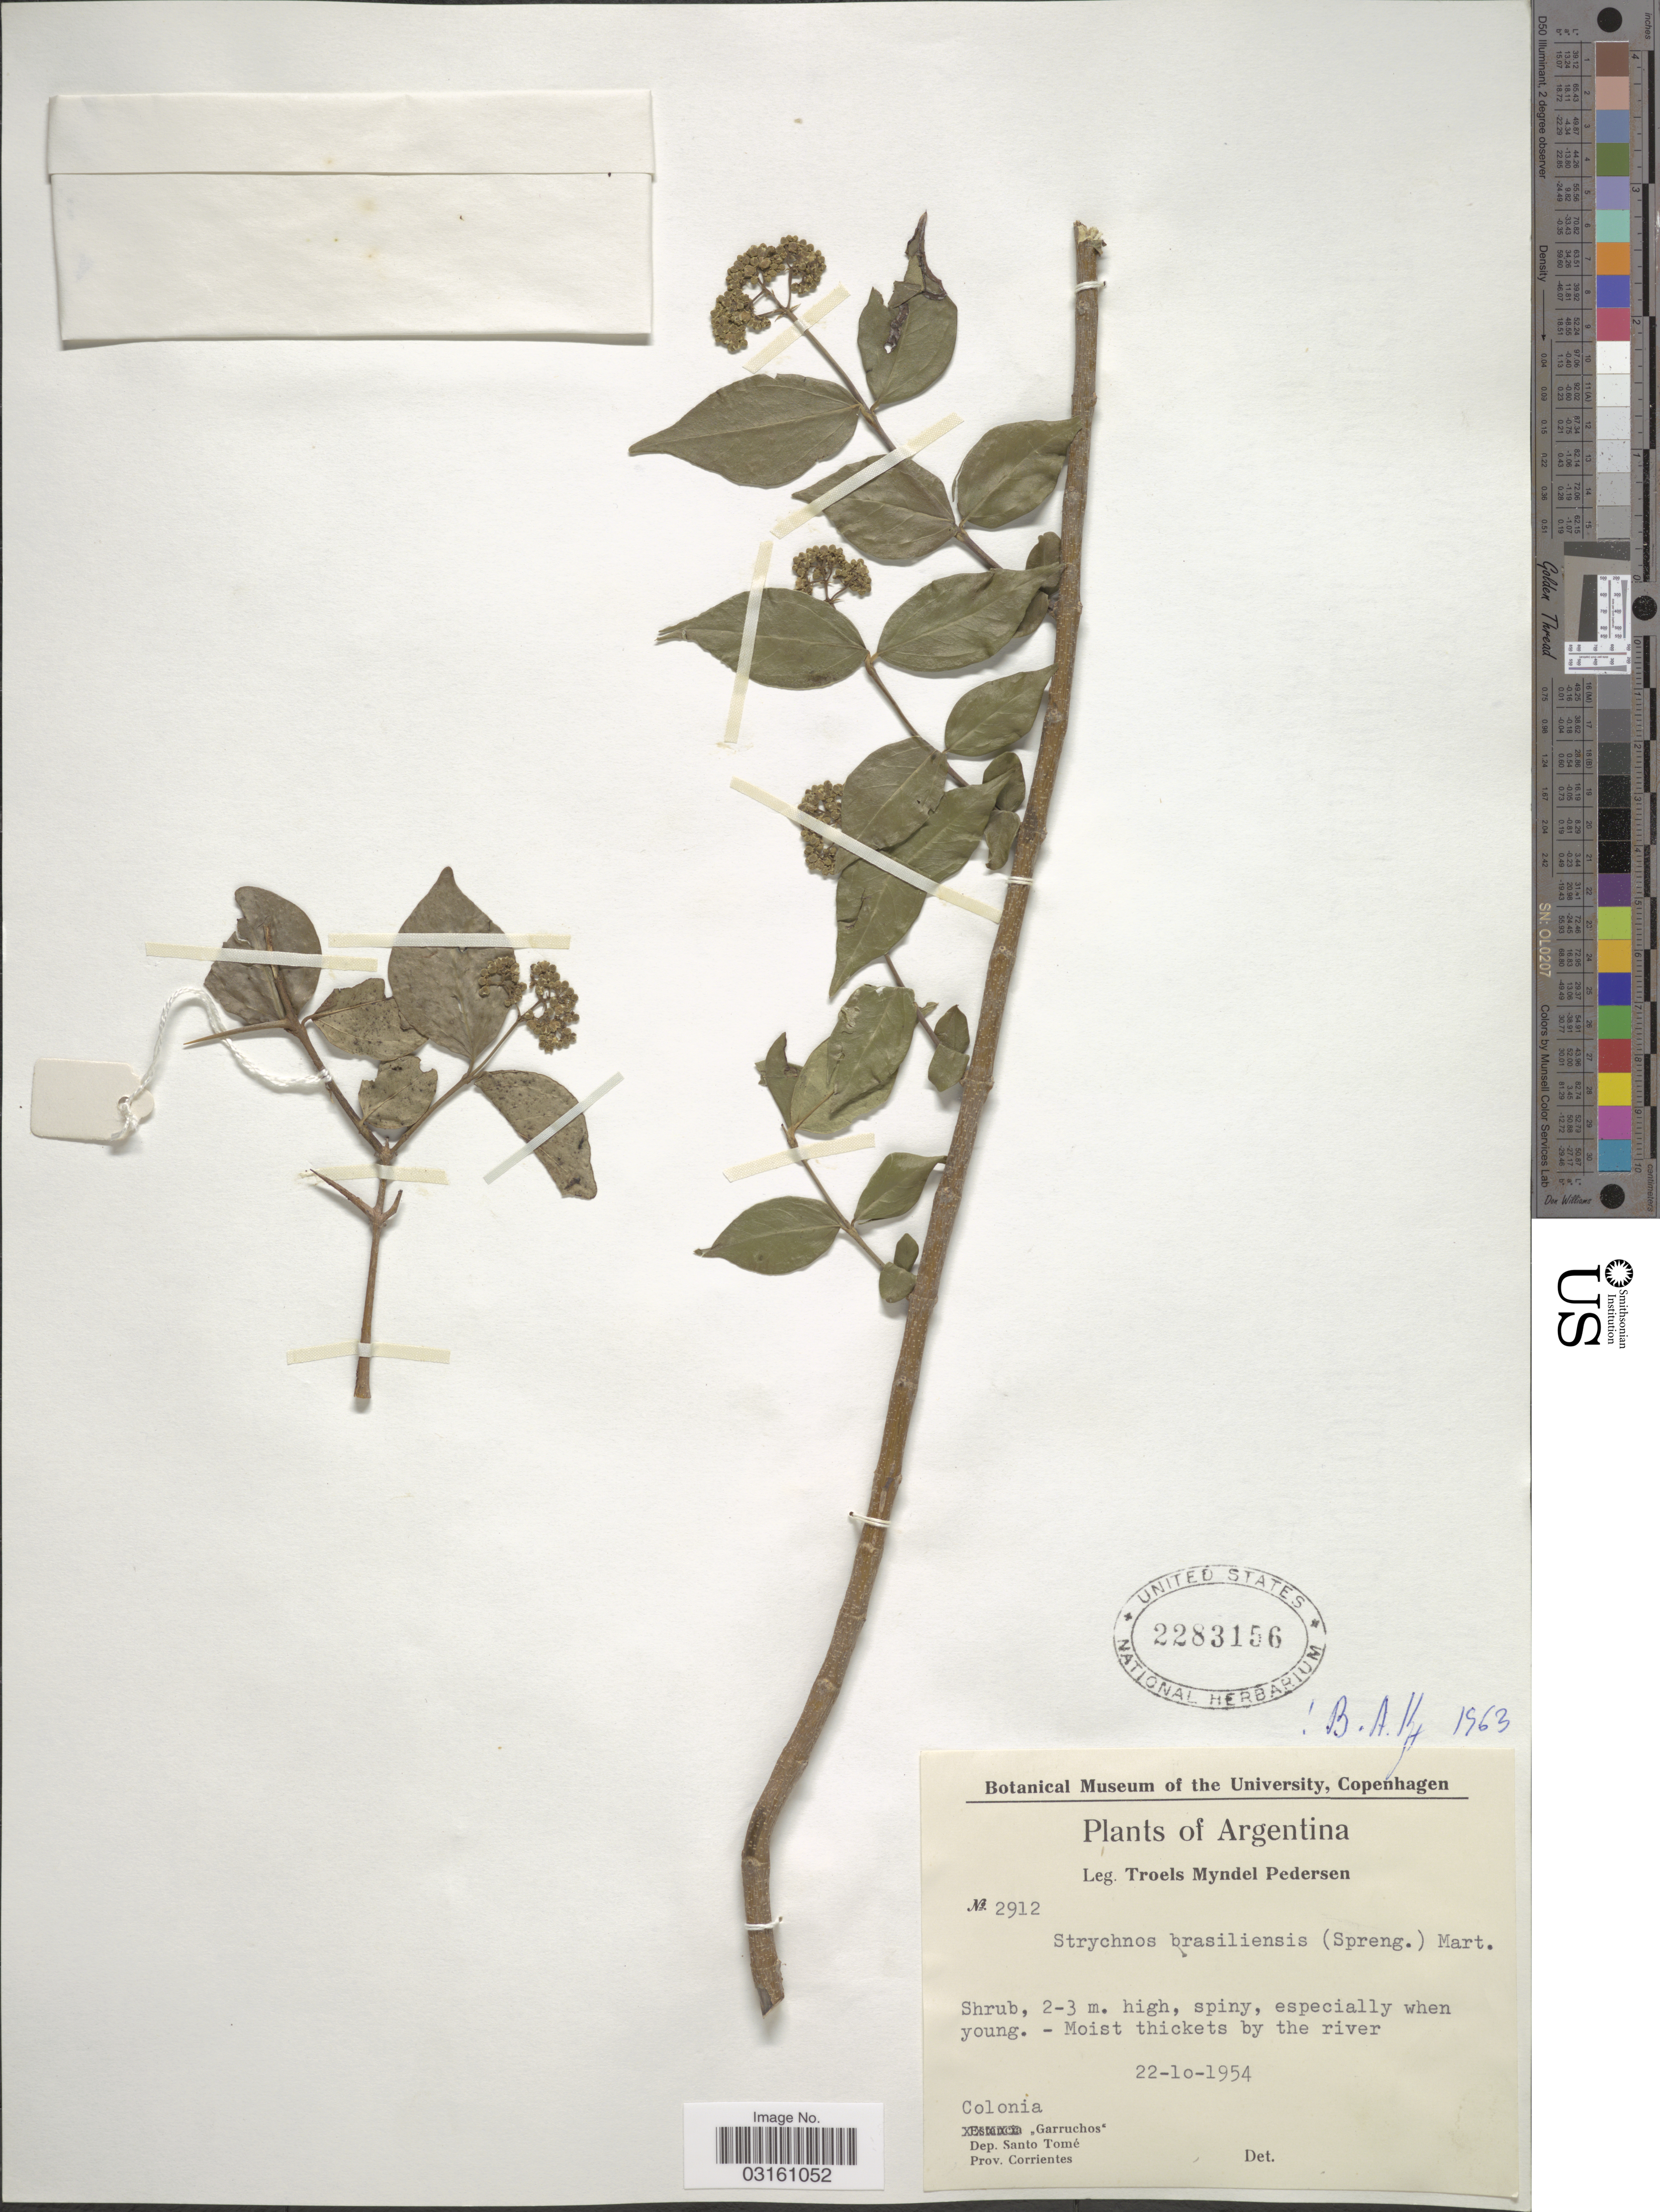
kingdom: Plantae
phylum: Tracheophyta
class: Magnoliopsida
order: Gentianales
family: Loganiaceae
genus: Strychnos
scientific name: Strychnos brasiliensis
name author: (Spreng.) Mart.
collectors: T. Pederson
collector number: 2912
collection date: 1954-10-22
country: Argentina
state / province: Corrientes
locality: Colonia "Garruchos". Dep. Santo Tomé.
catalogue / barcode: US 2283156